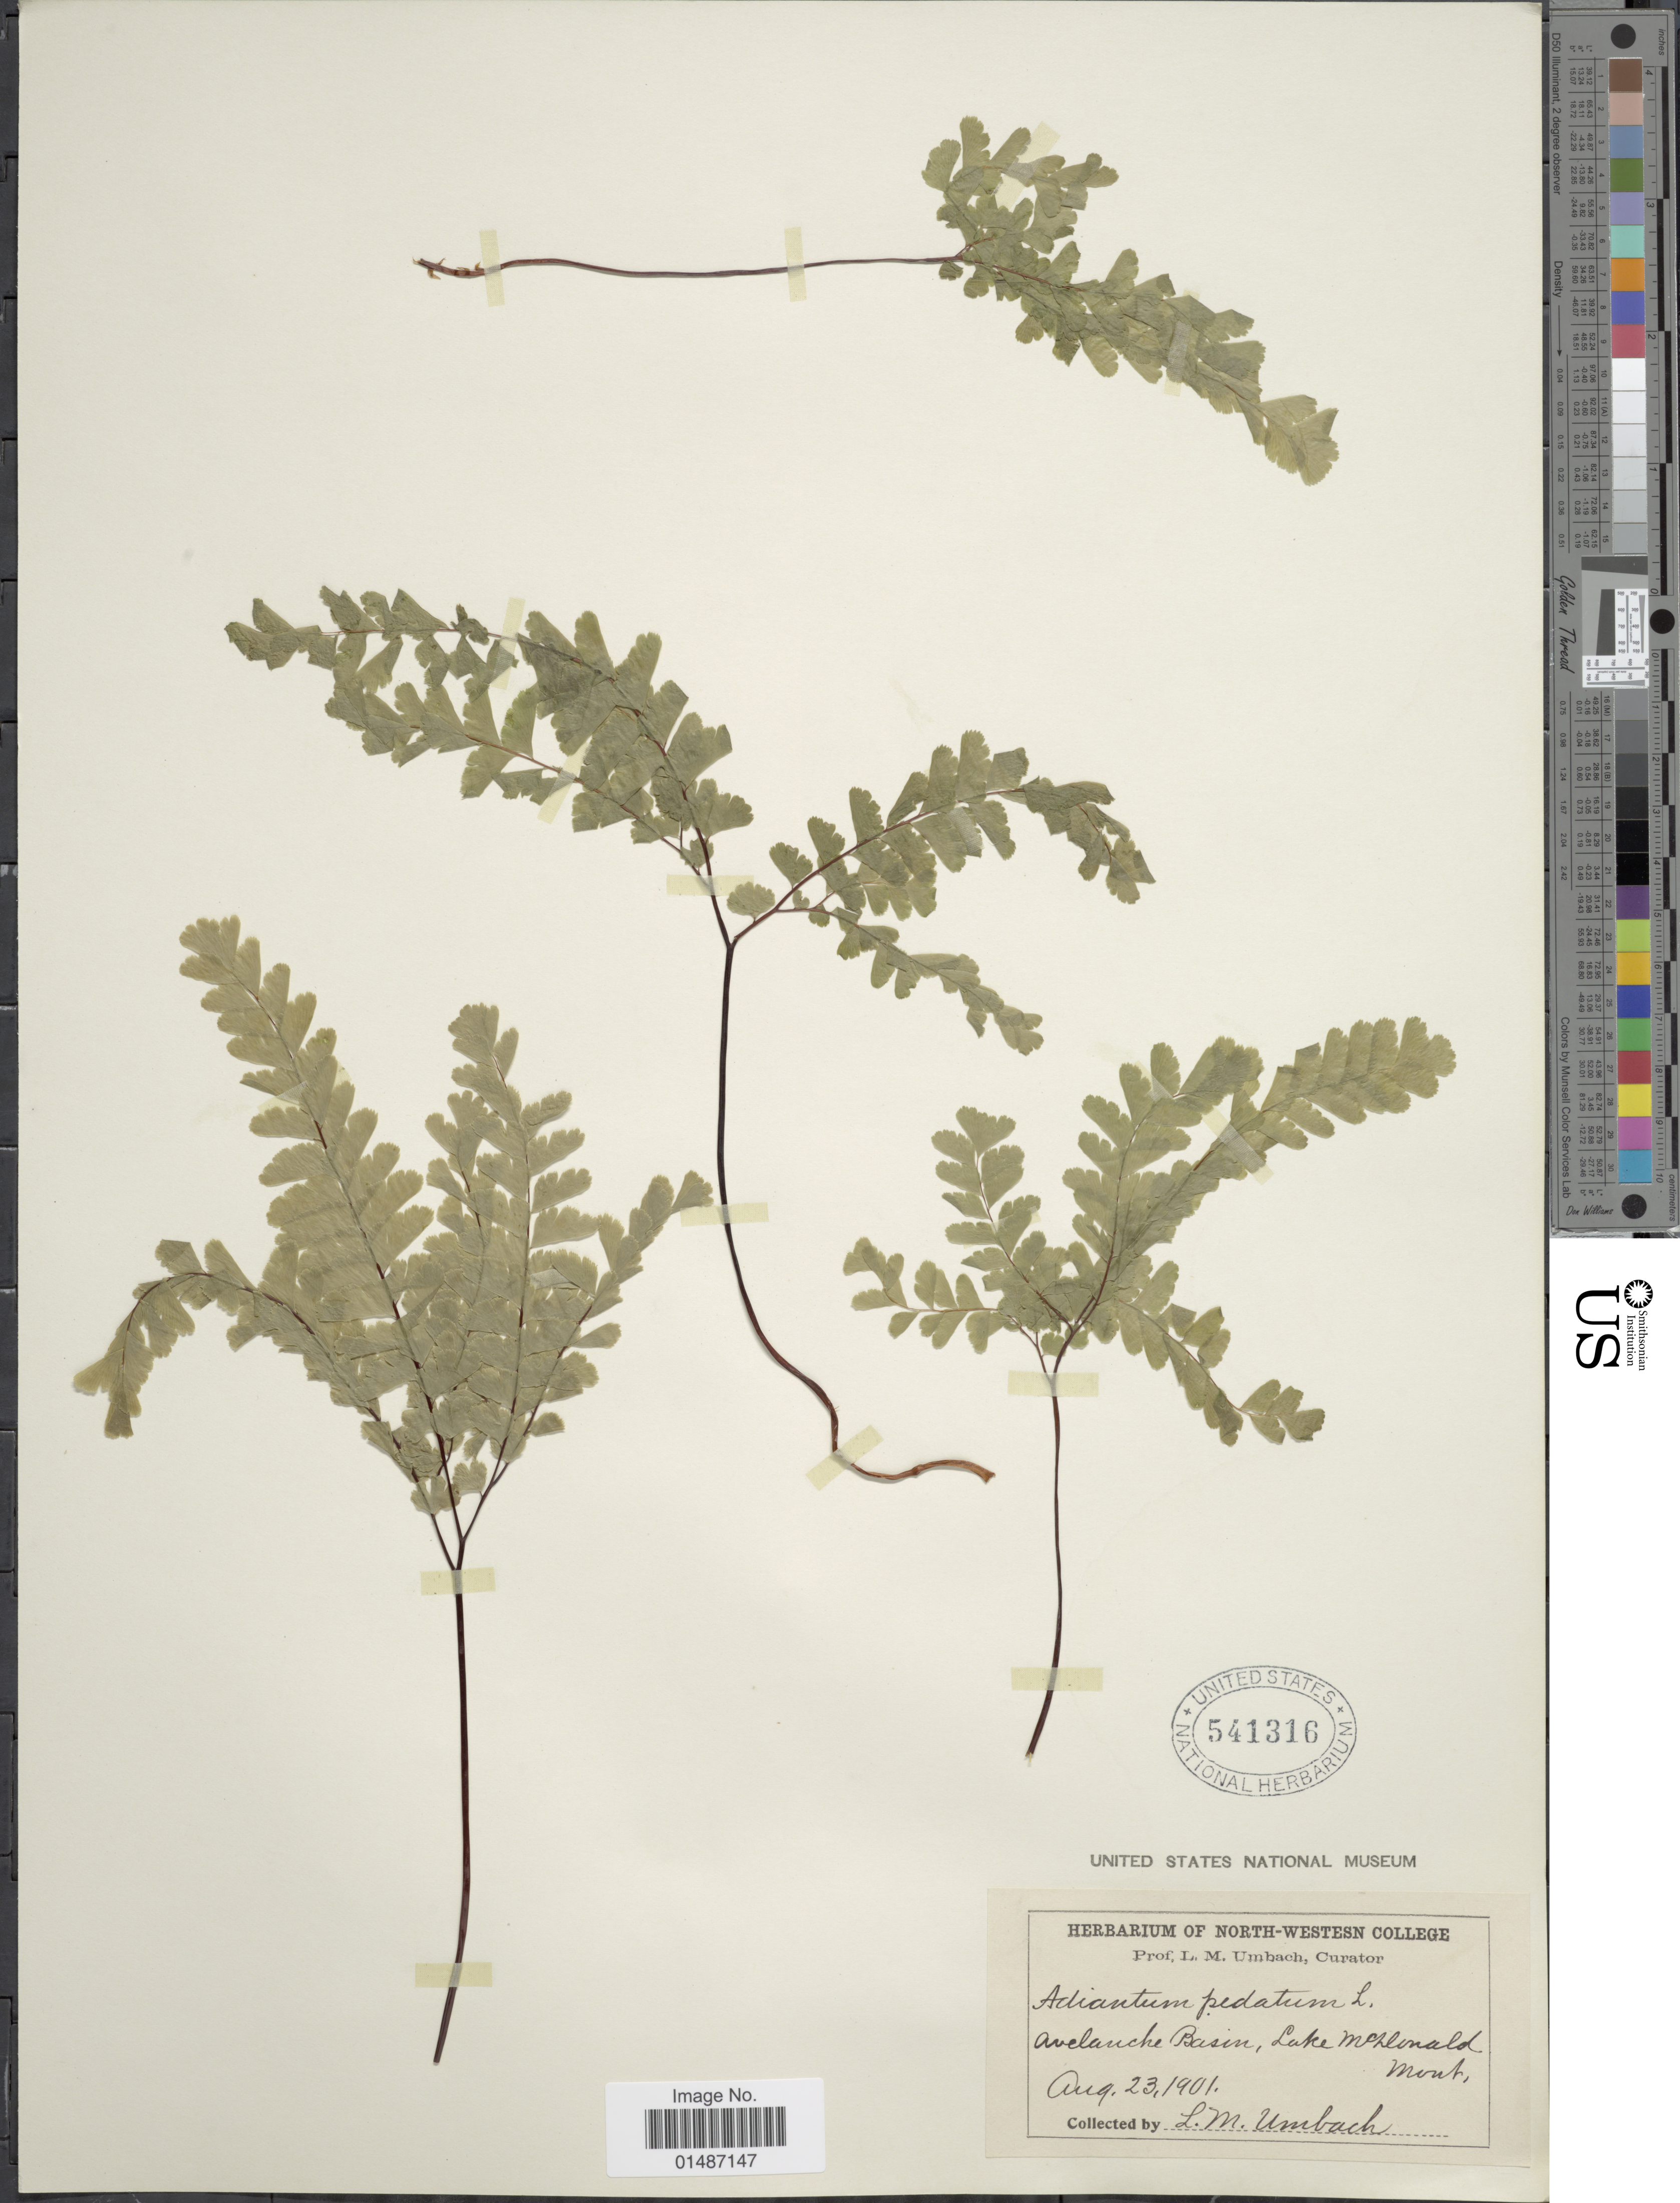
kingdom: Plantae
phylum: Tracheophyta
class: Polypodiopsida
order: Polypodiales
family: Pteridaceae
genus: Adiantum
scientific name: Adiantum pedatum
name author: L.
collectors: L. M. Umbach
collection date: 1901-08-23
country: United States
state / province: Montana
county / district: Flathead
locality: Avelanche Basin, Lake McDonald.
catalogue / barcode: US 541316